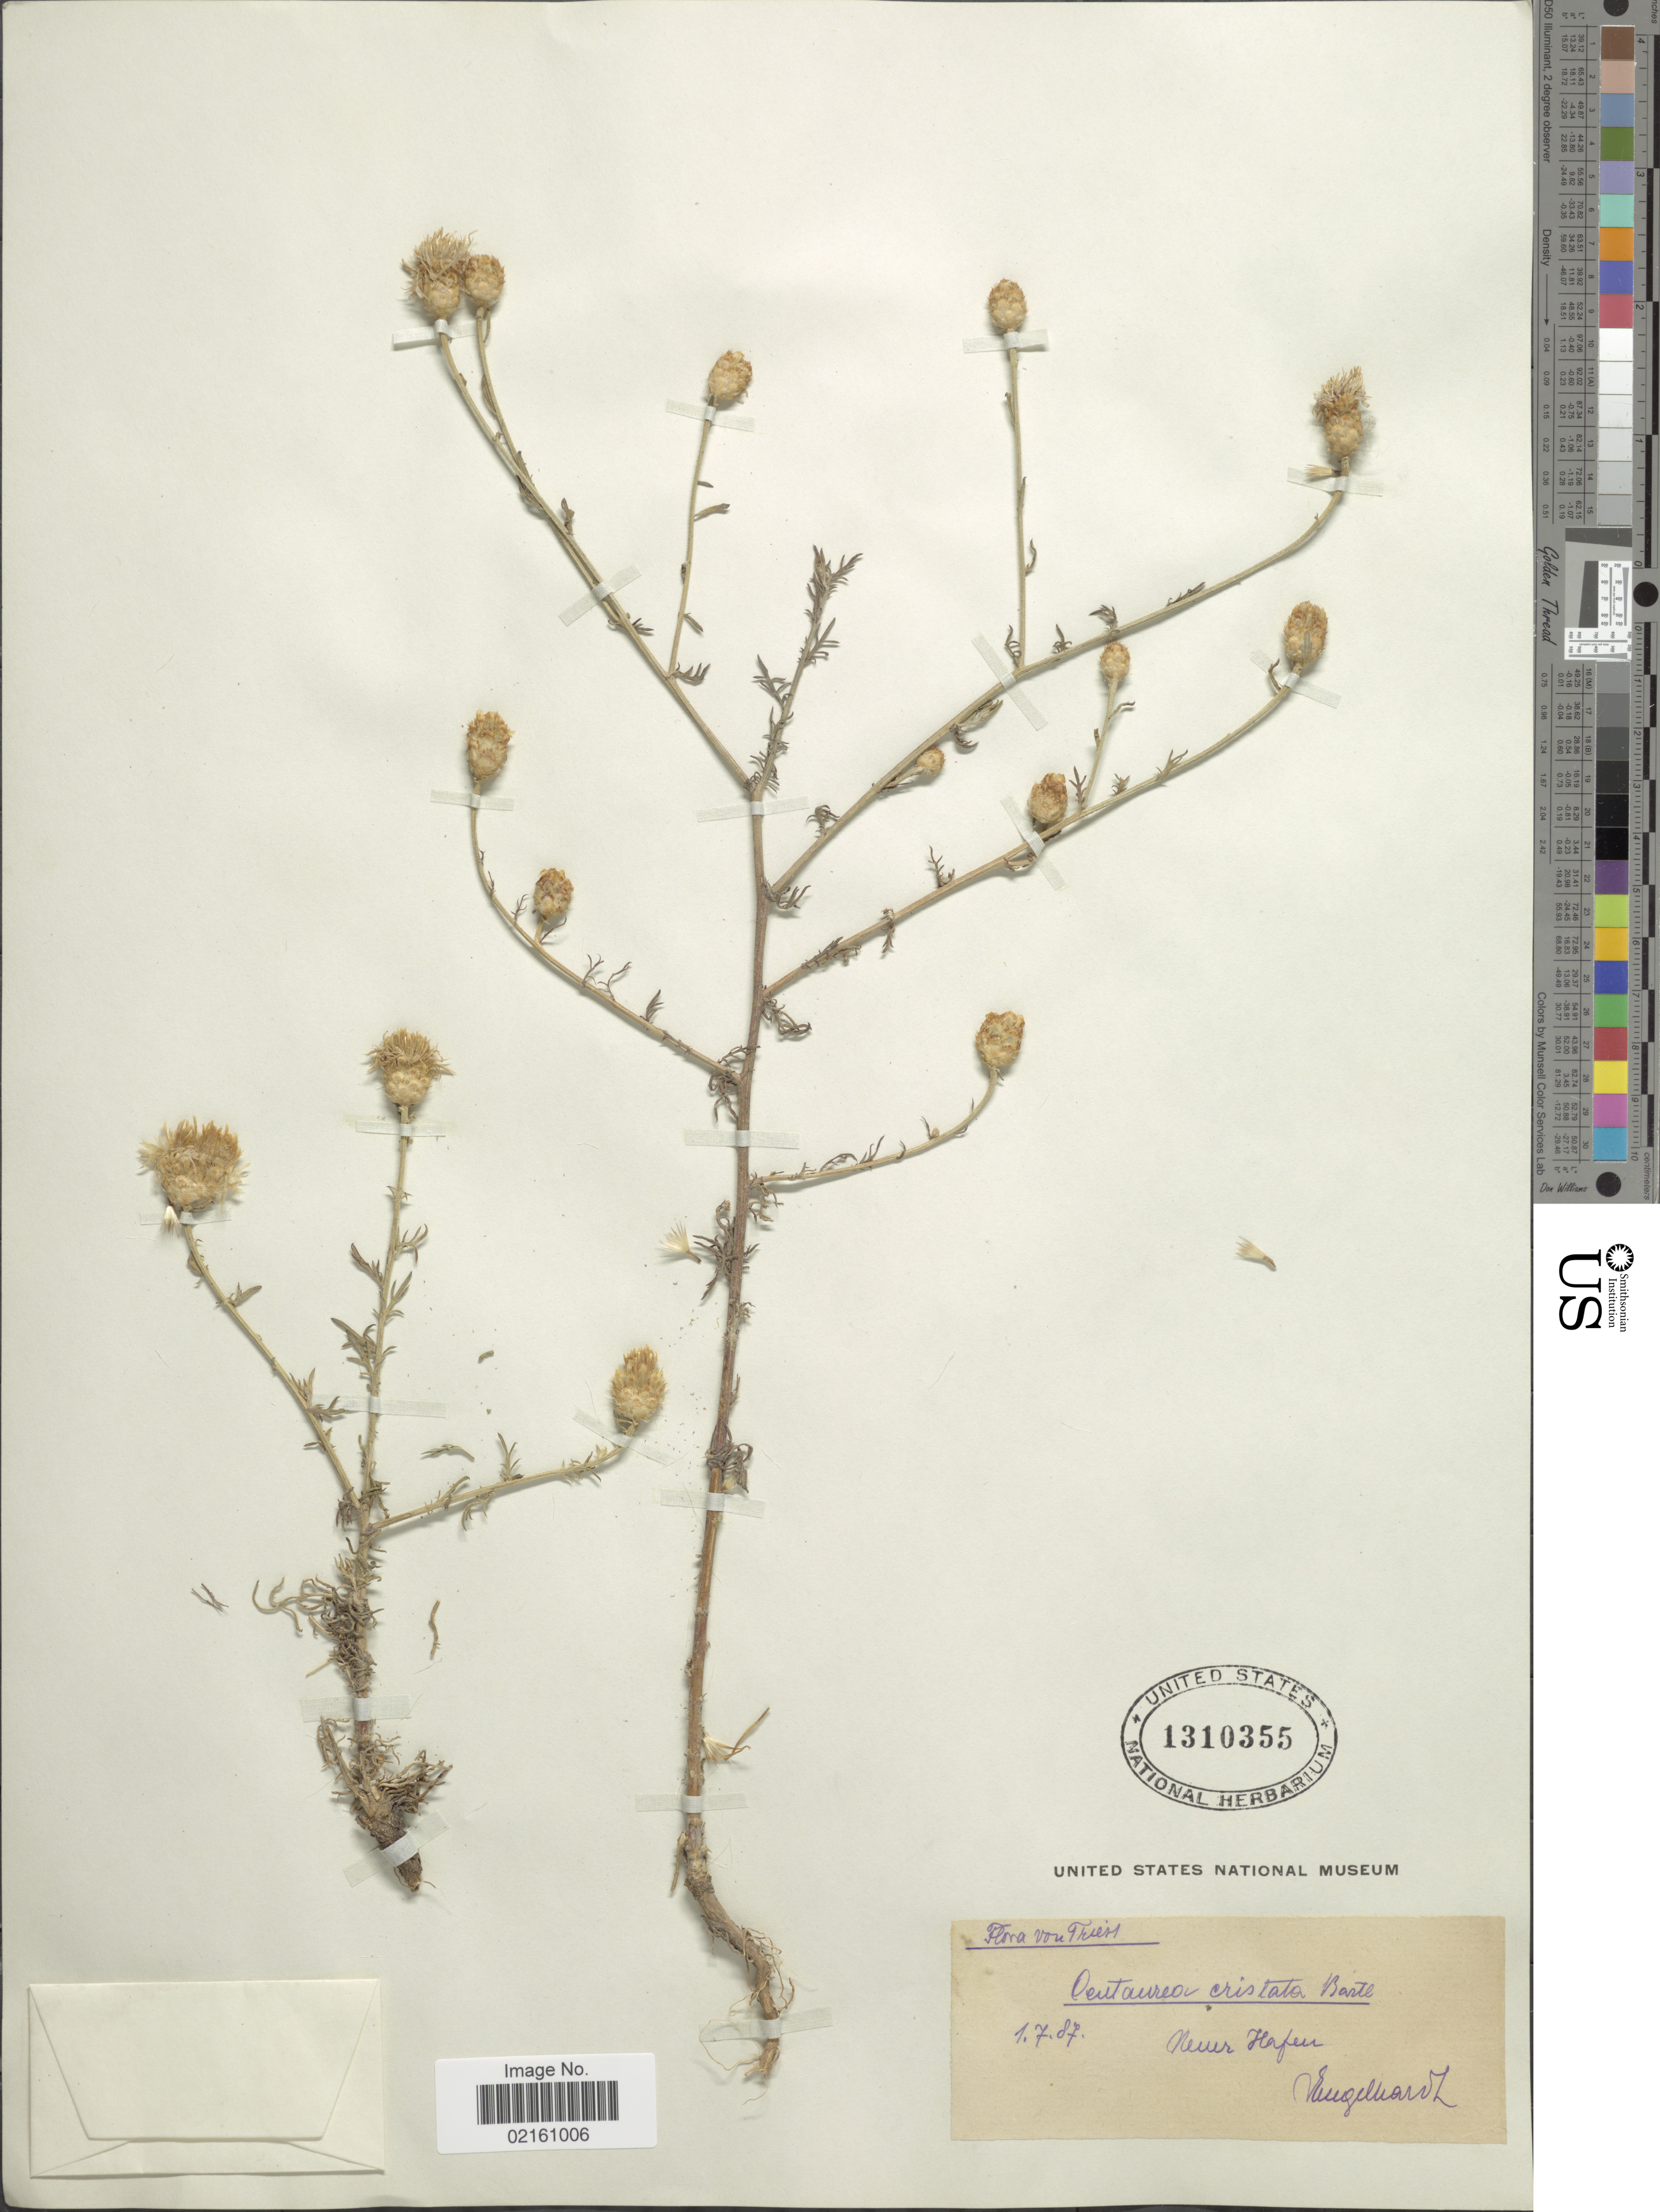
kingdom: Plantae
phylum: Tracheophyta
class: Magnoliopsida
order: Asterales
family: Asteraceae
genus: Centaurea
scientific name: Centaurea cristata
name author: Bartl.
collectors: -. Engelhardt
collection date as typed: Transcribed d/m/y: 1/7/87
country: Germany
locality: Neuer Hafen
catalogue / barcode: US 1310355